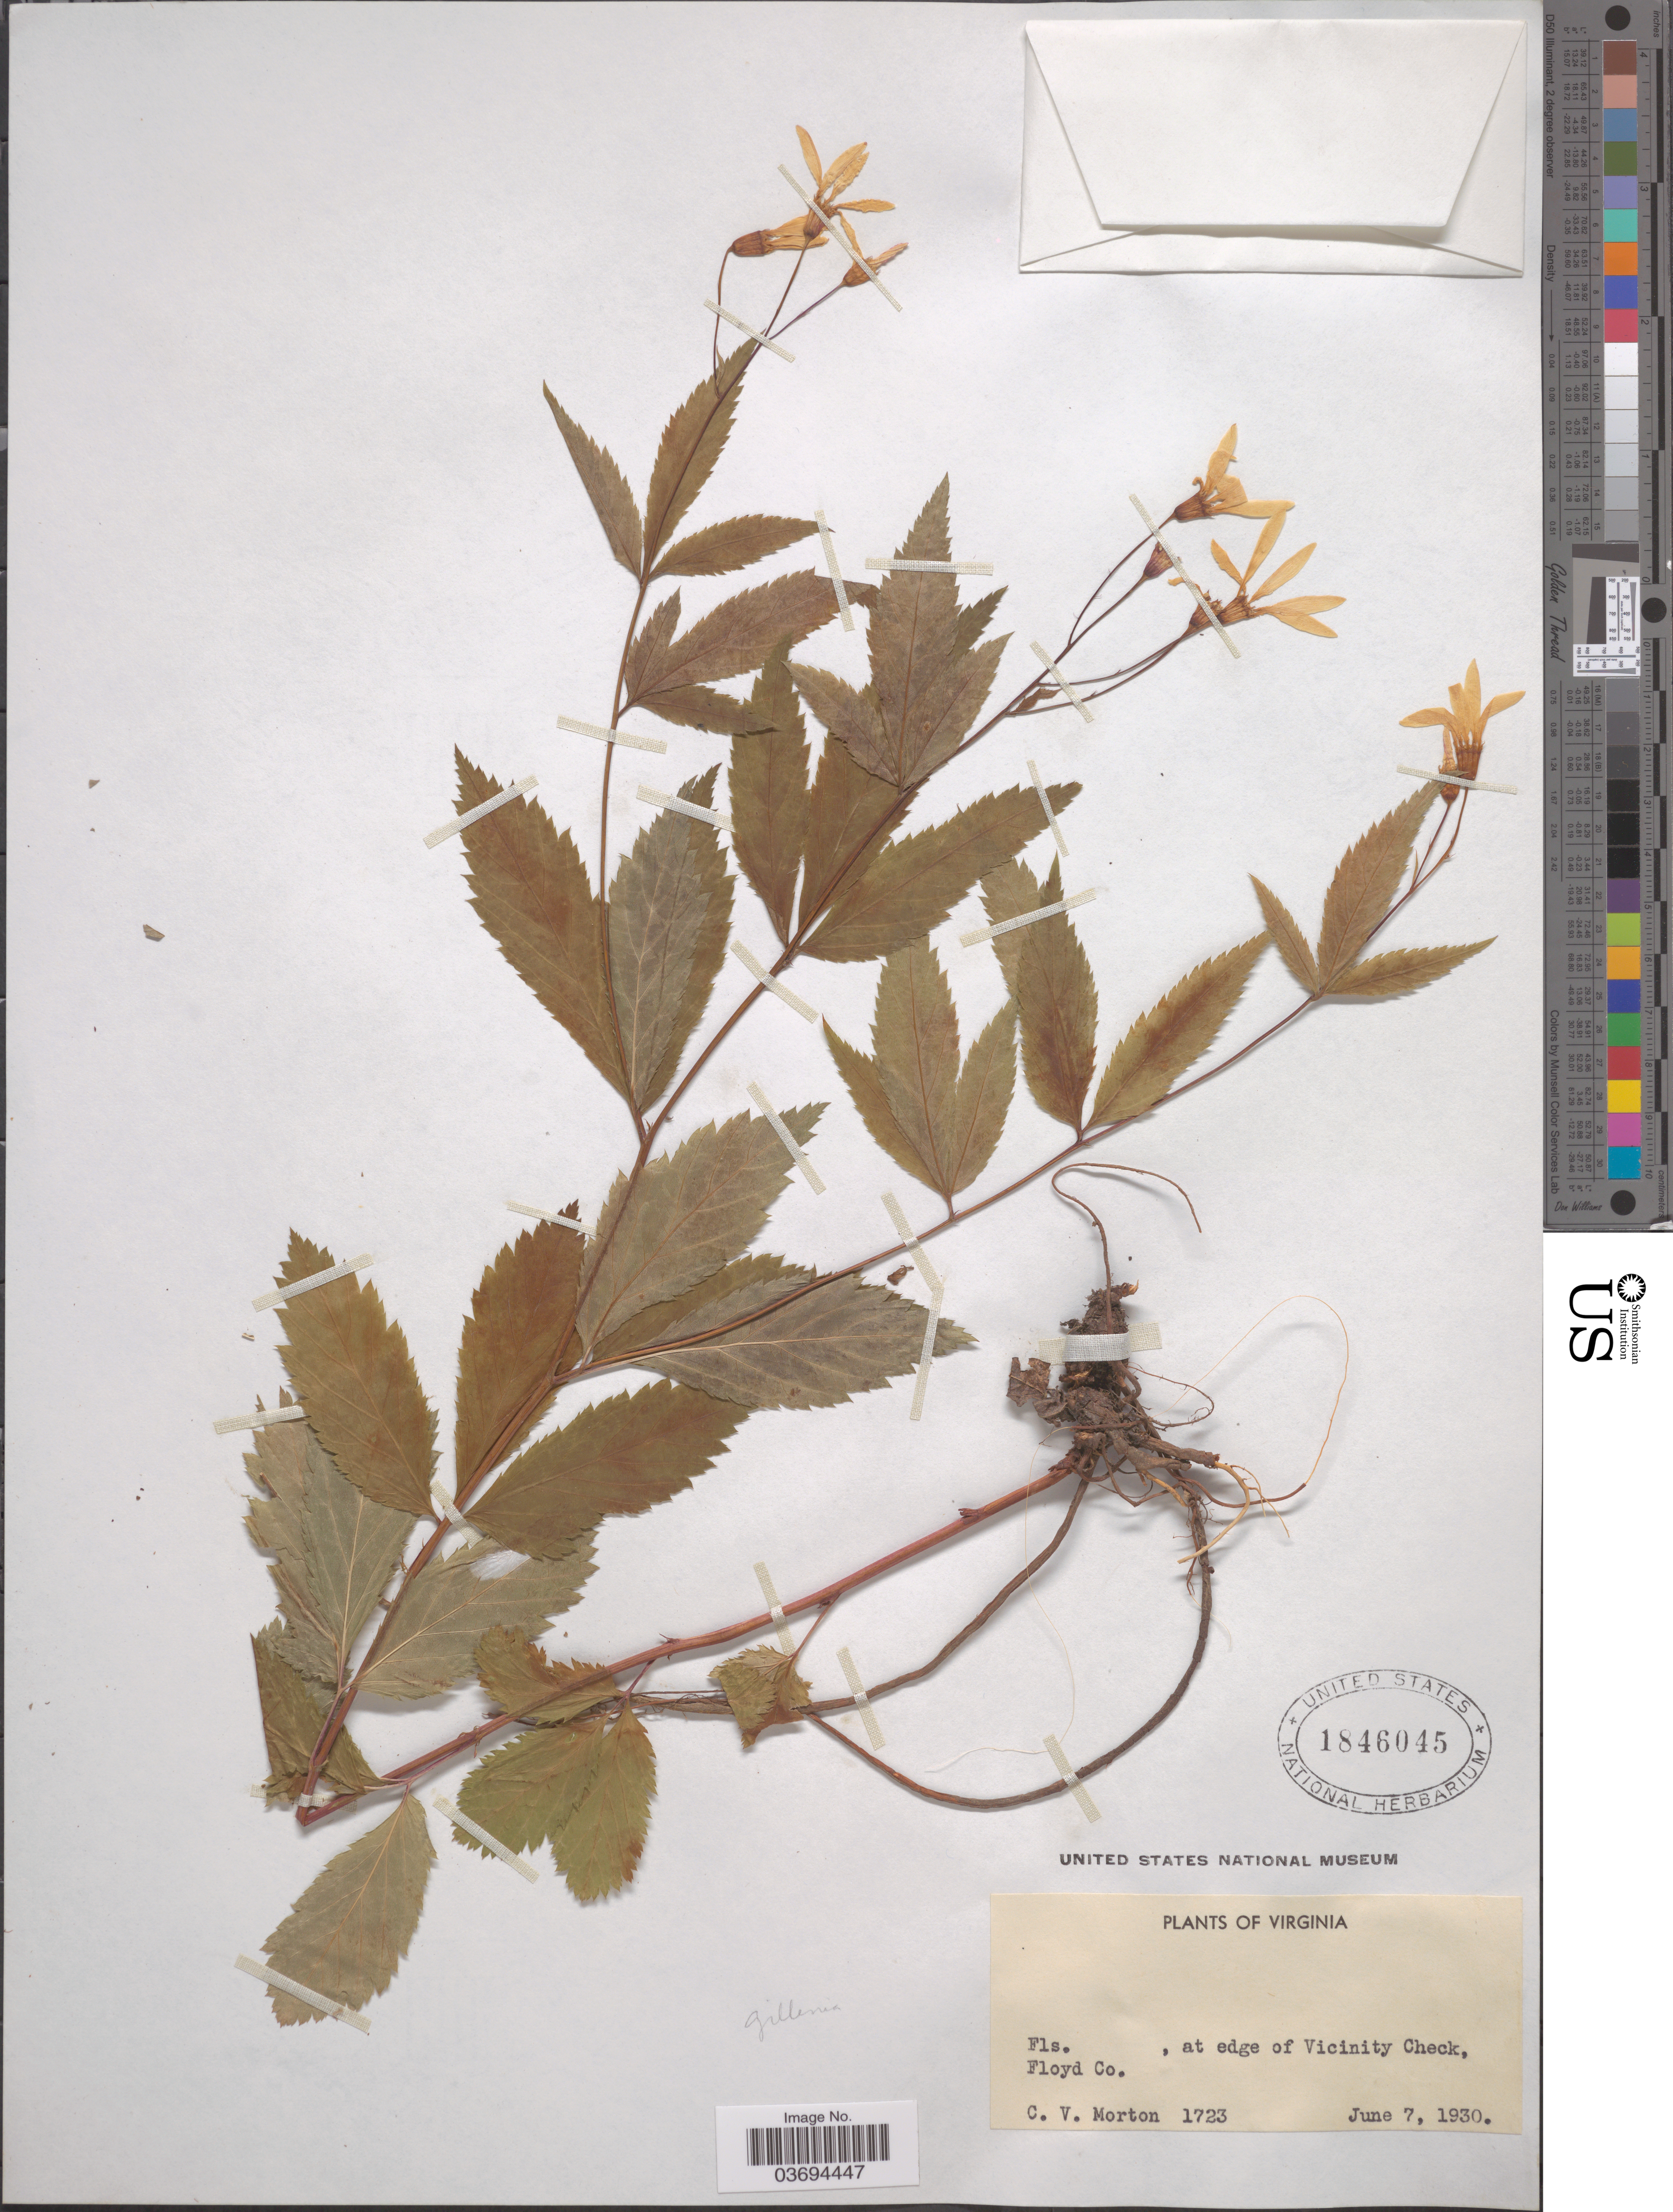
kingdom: Plantae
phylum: Tracheophyta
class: Magnoliopsida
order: Rosales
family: Rosaceae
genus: Gillenia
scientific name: Gillenia trifoliata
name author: (L.) Moench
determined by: Strong, Mark T., (BOT), Smithsonian Institution - National Museum of Natural History (UNITED STATES)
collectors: C. V. Morton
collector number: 1723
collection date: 1930-06-07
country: United States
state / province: Virginia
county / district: Floyd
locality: At edge of Vicinity Check, Floyd Co.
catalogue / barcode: US 1846045